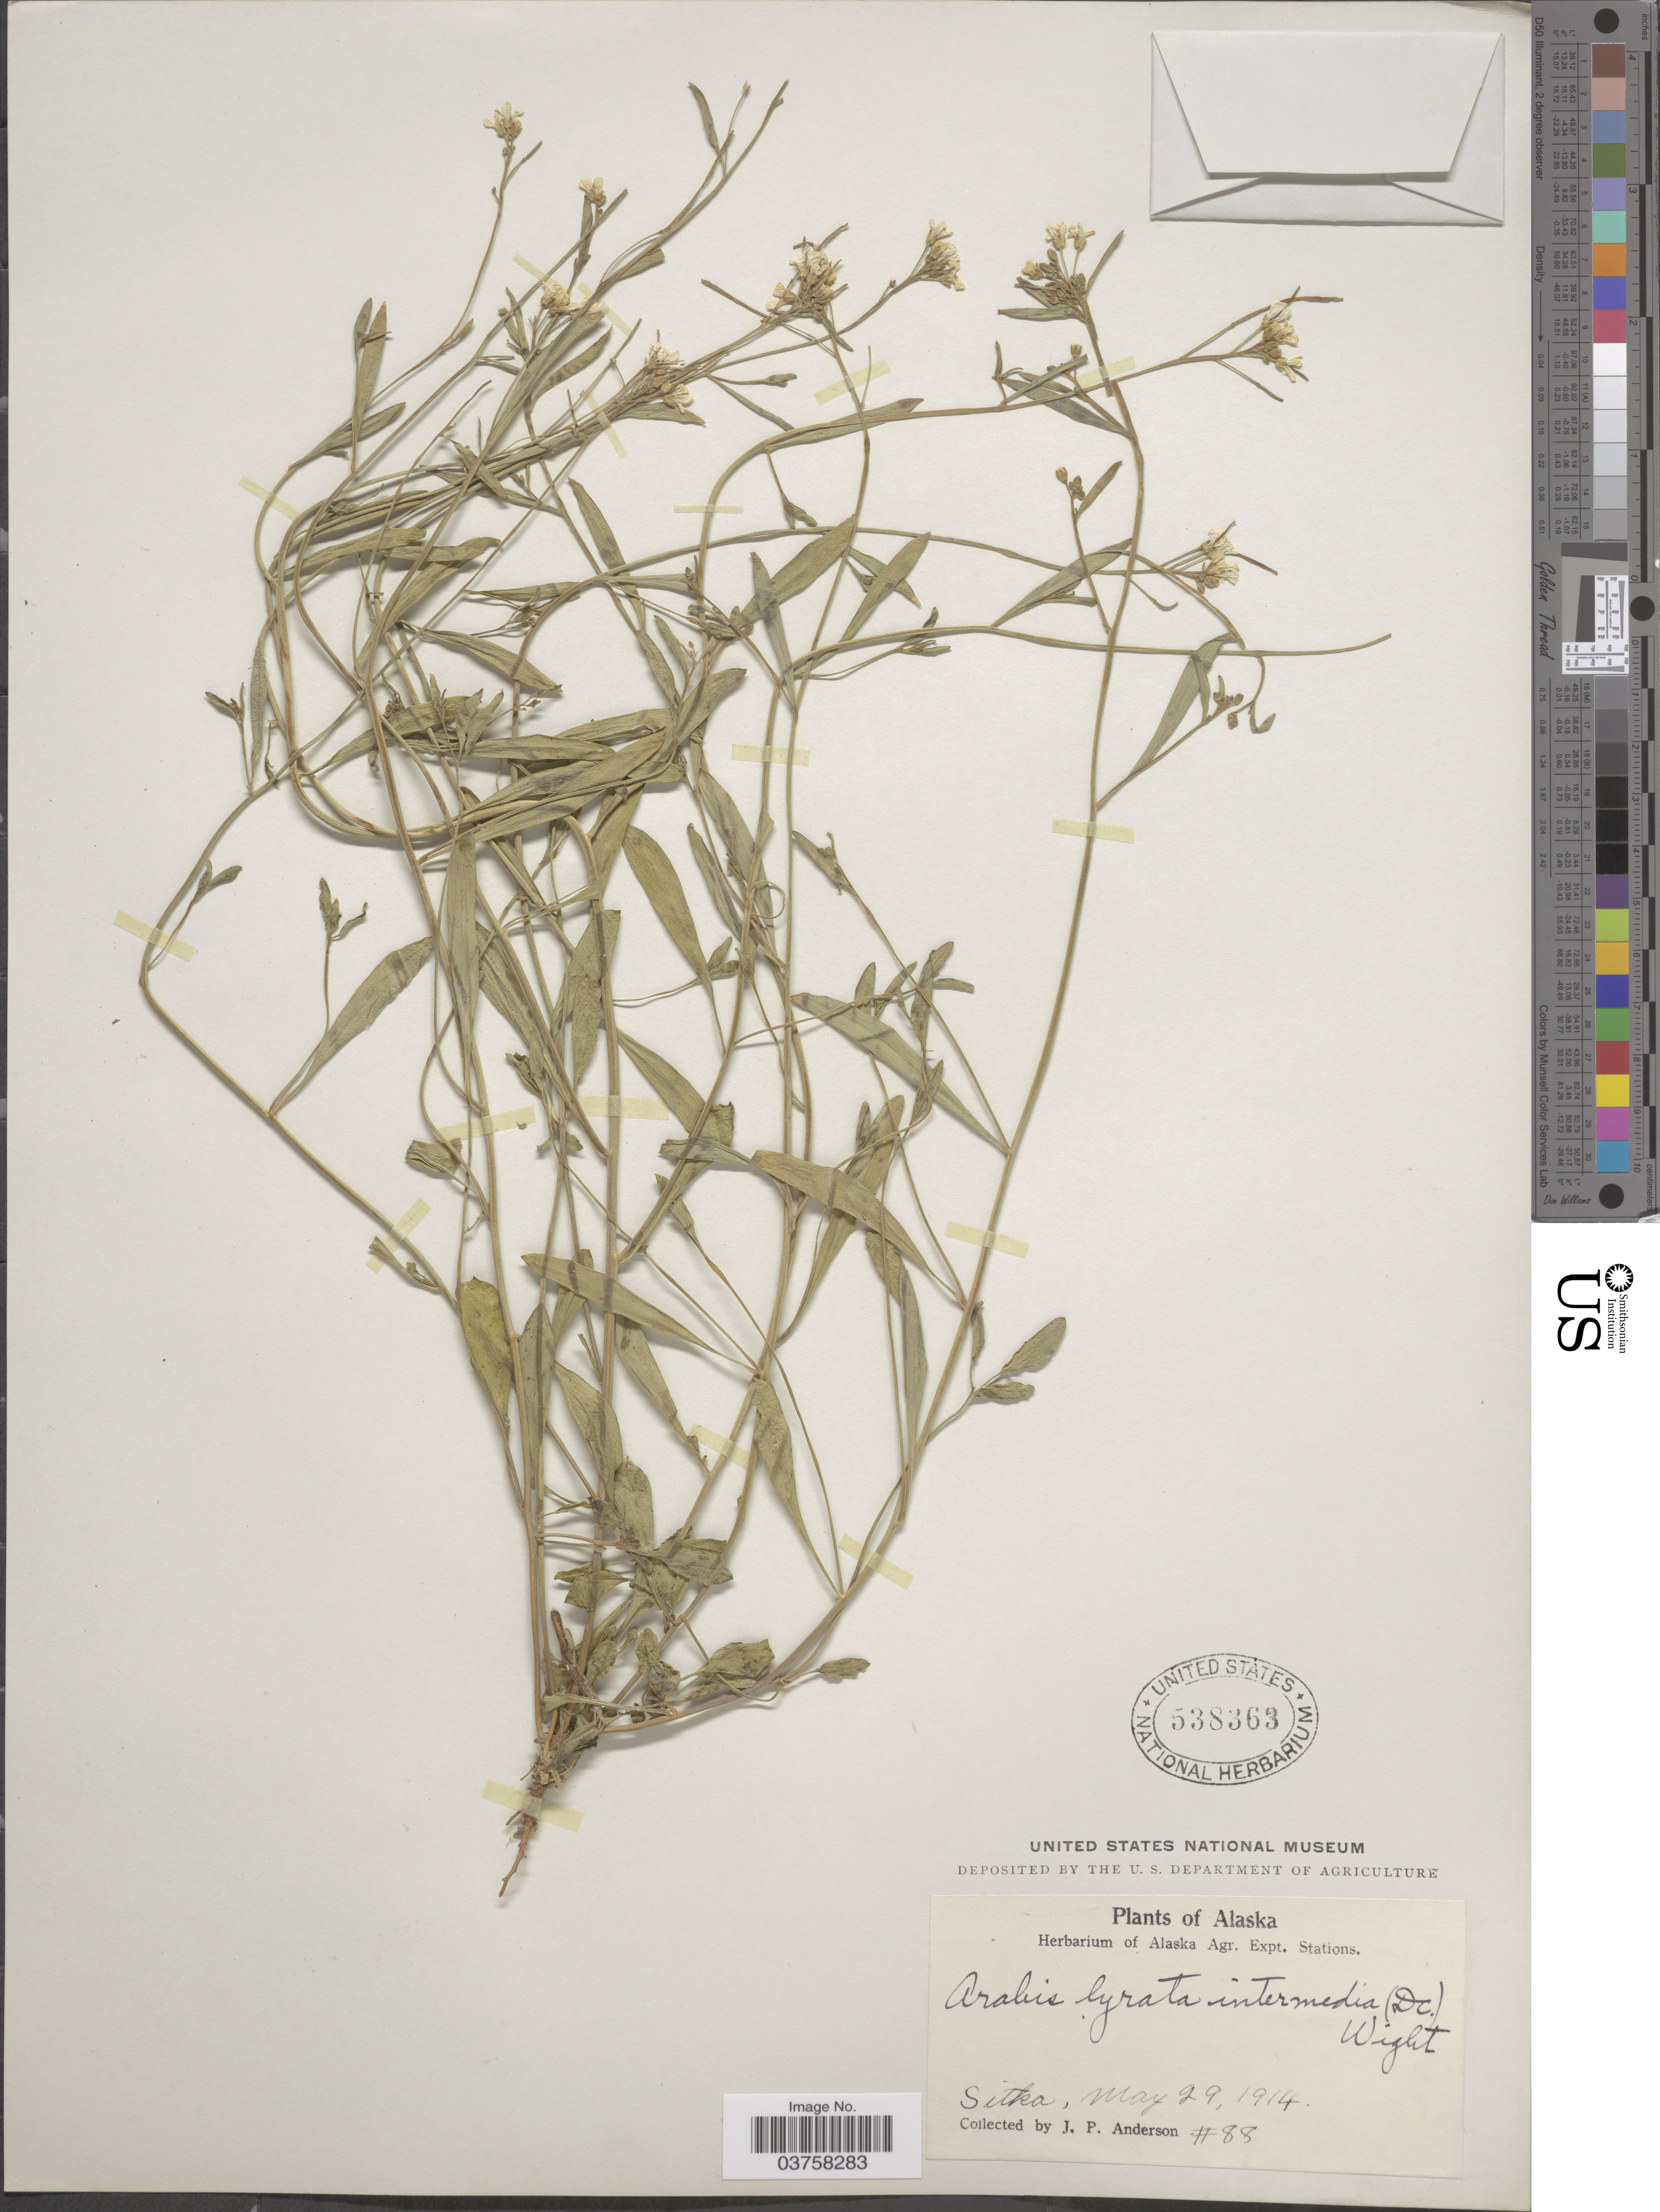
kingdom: Plantae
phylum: Tracheophyta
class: Magnoliopsida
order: Brassicales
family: Brassicaceae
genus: Arabidopsis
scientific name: Arabidopsis lyrata subsp. kamchatica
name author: (Fisch. ex DC.) O'Kane & Al-Shehbaz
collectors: J. P. Anderson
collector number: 88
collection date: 1914-05-29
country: United States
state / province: Alaska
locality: Sitka.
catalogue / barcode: US 538363